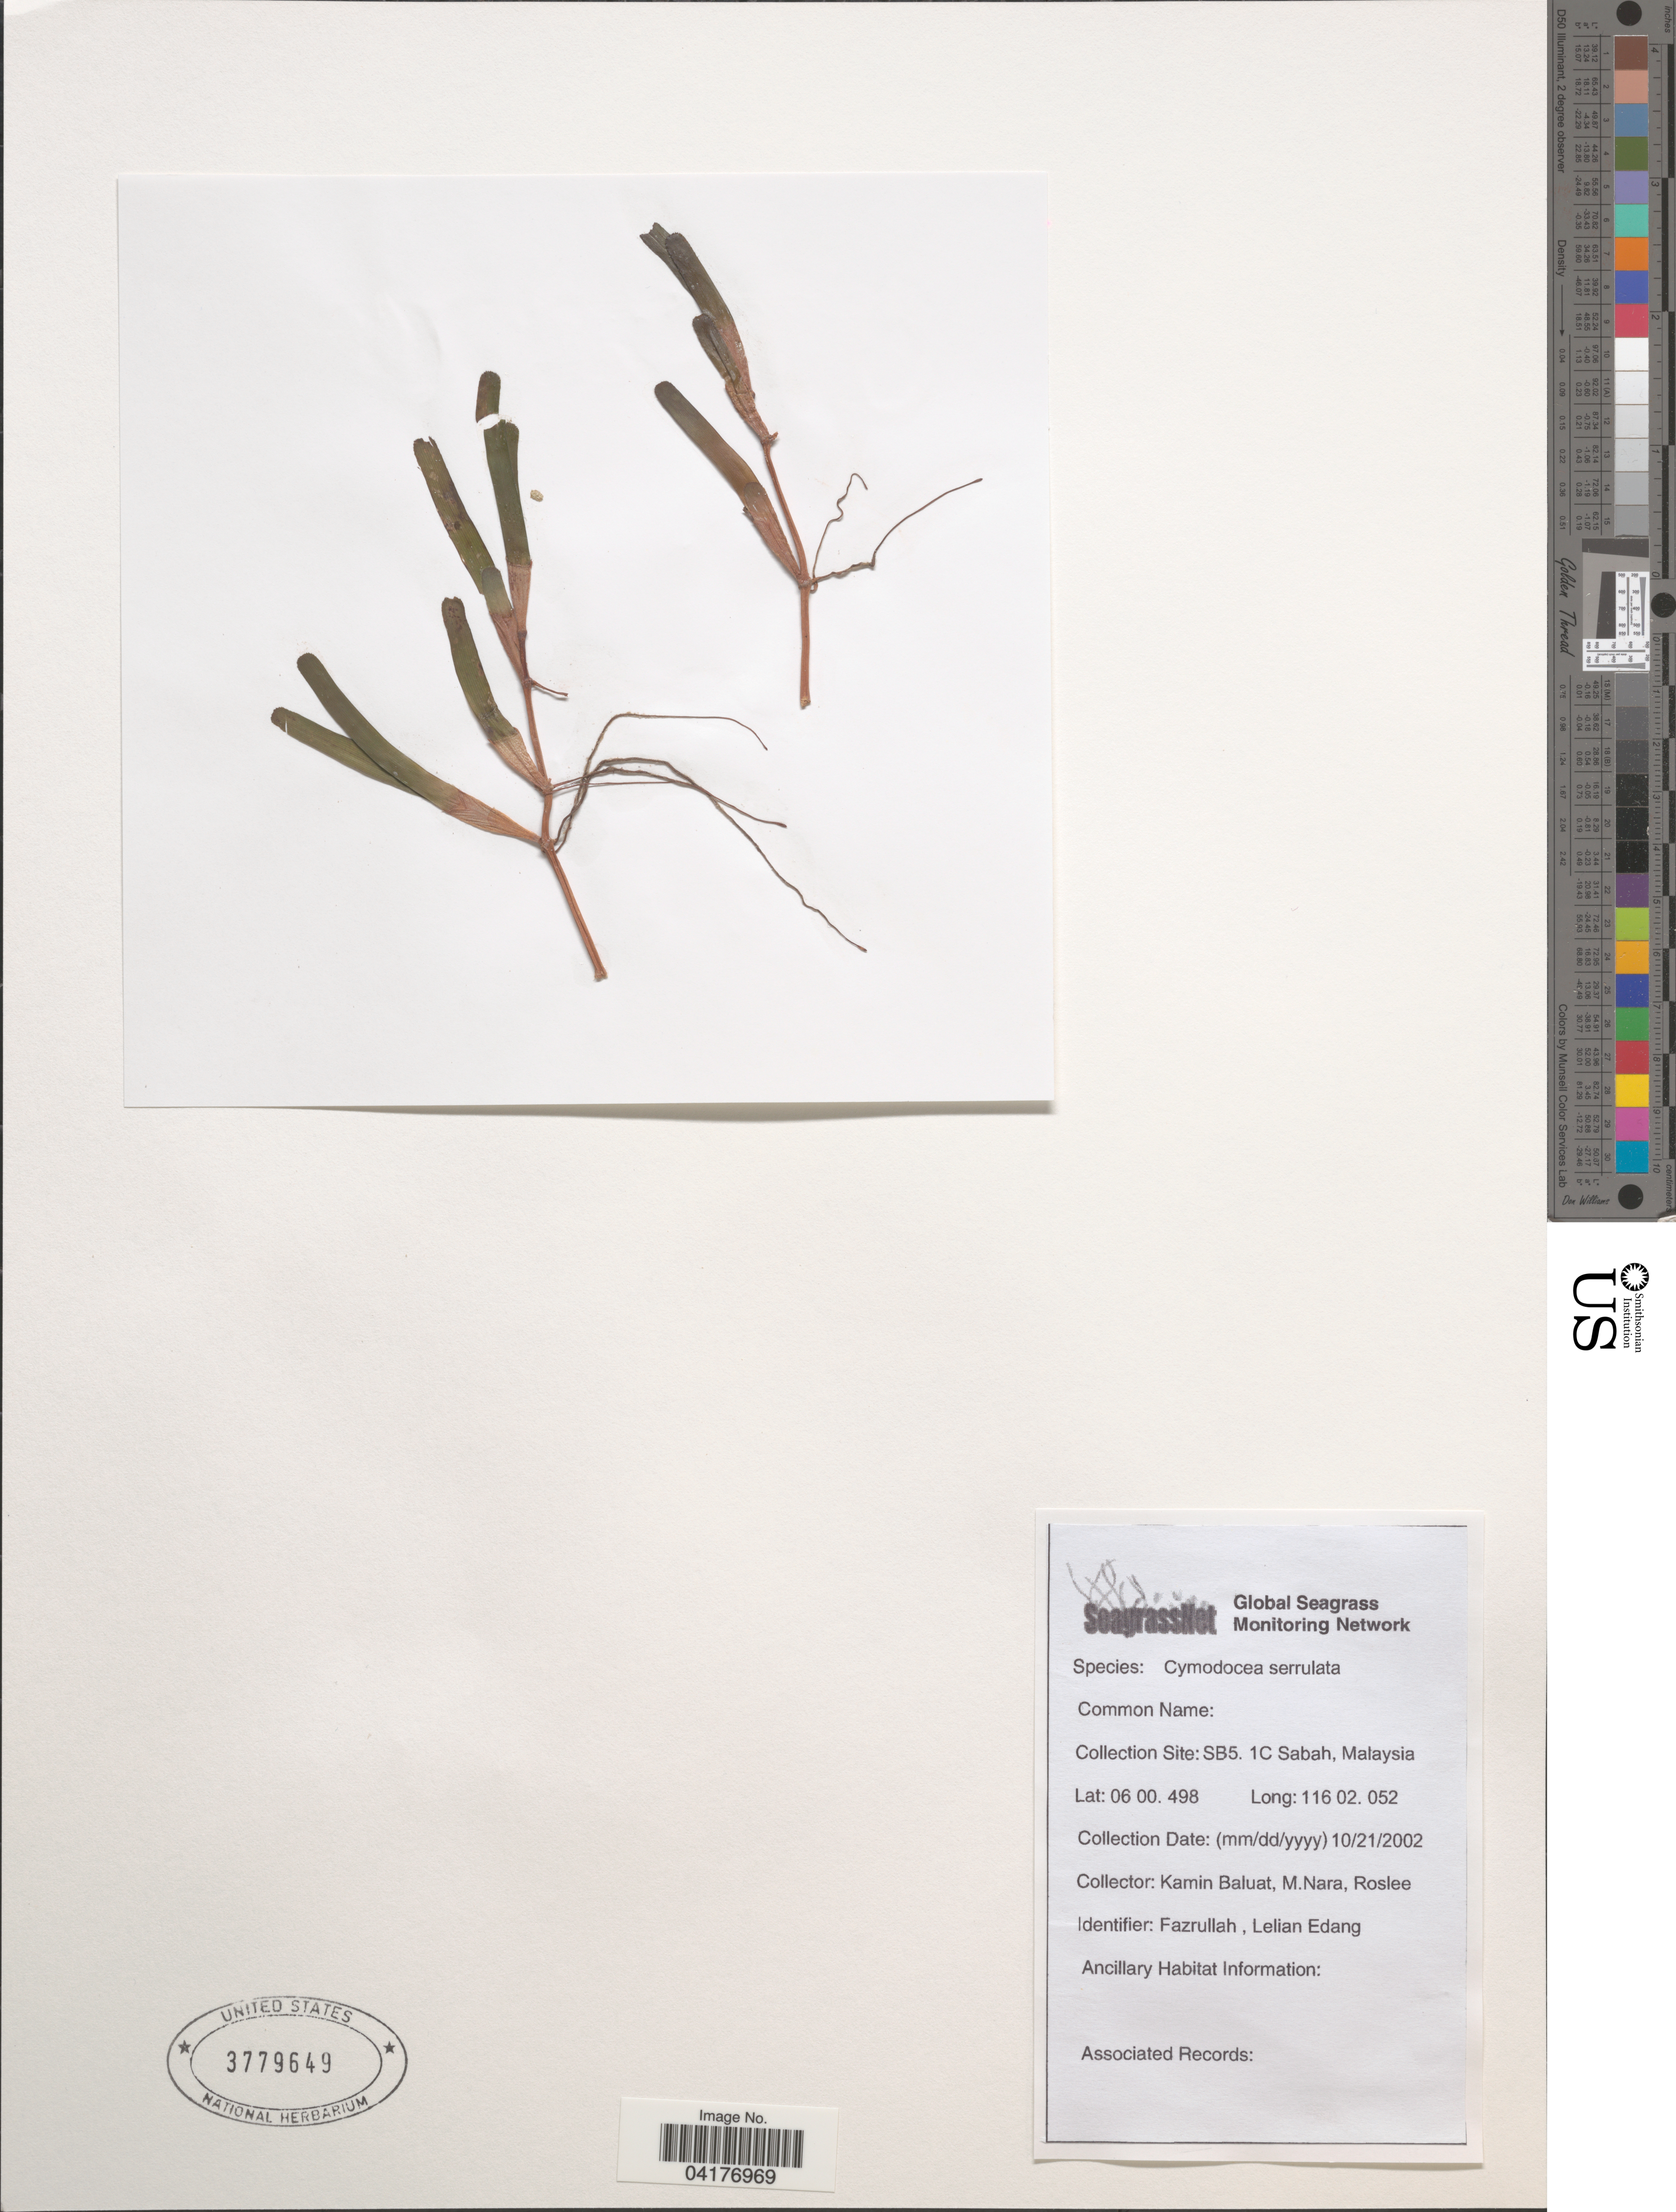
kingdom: Plantae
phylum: Tracheophyta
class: Liliopsida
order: Alismatales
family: Cymodoceaceae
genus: Cymodocea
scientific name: Cymodocea serrulata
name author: (R. Br.) Magnus & Ashers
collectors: K. Baluat, M. Nara & Roslee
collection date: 2002-10-21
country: Malaysia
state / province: Sabah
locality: Collection Site: SB5.1C Sabah, Malaysia.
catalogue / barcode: US 3779649